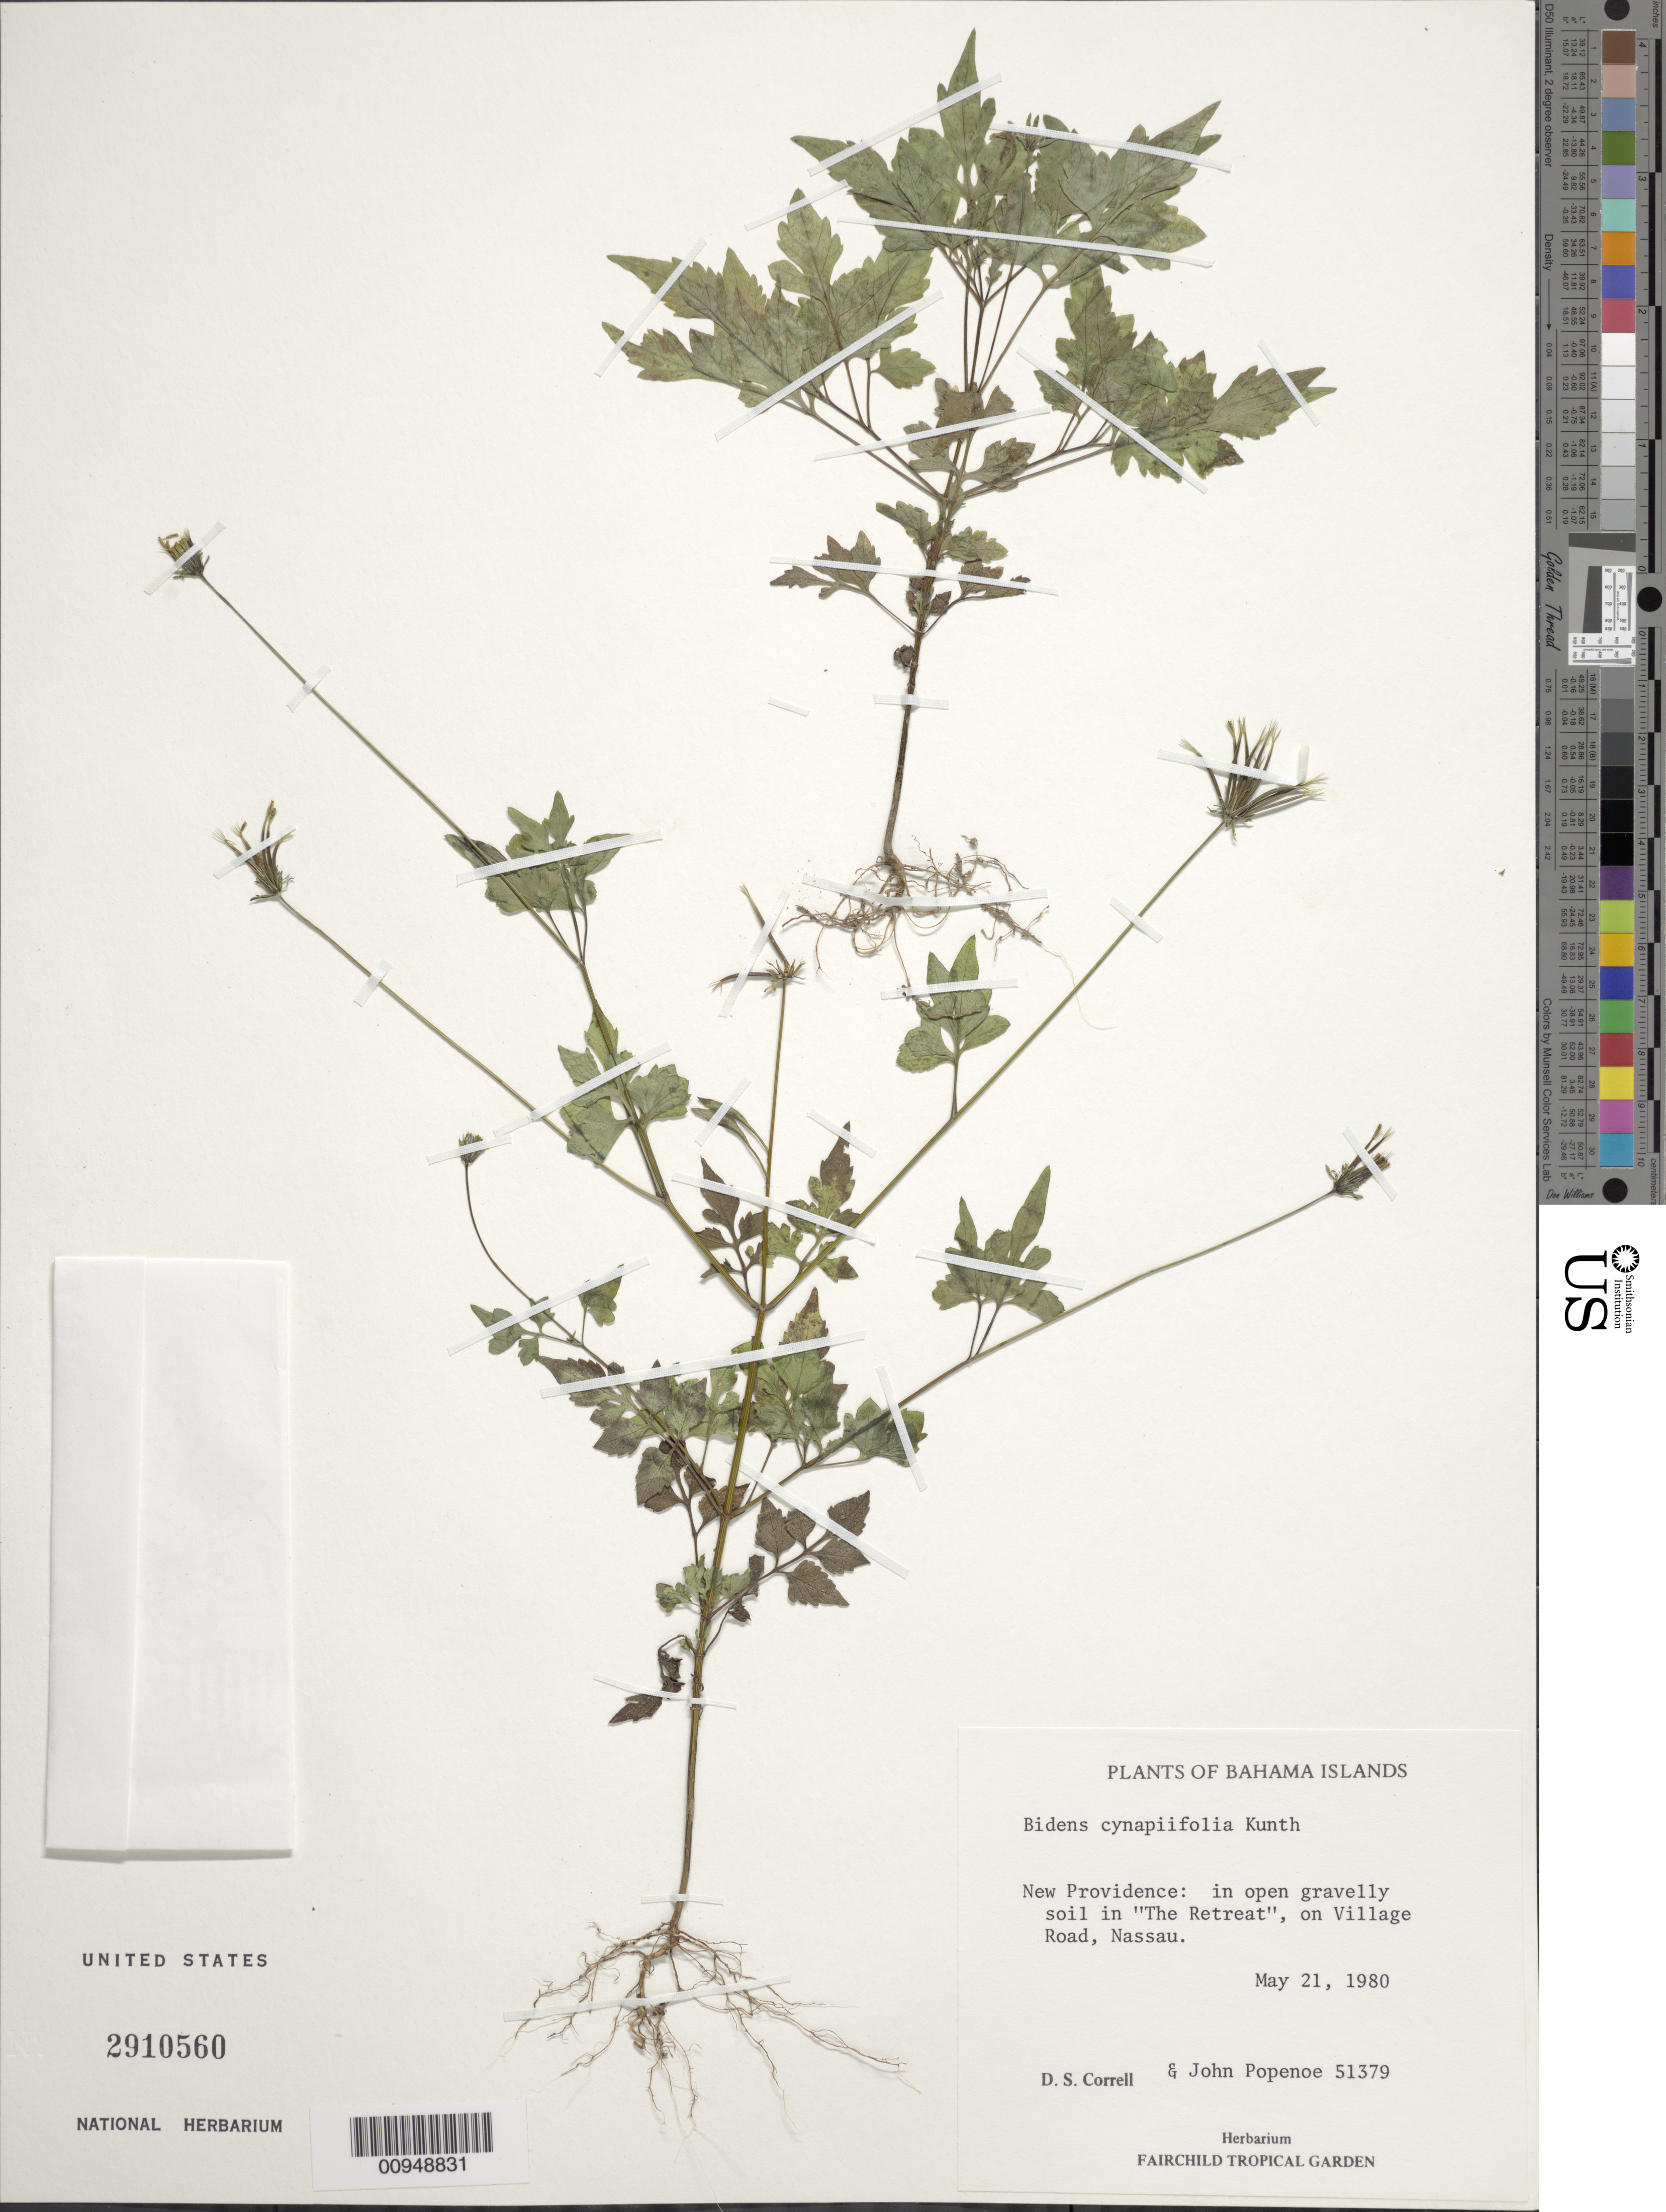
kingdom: Plantae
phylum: Tracheophyta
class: Magnoliopsida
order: Asterales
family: Asteraceae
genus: Bidens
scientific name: Bidens cynapiifolia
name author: Kunth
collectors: D. S. Correll & J. Popenoe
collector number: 51379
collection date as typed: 21 May 1980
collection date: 1980-05-21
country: Bahamas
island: New Providence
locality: In the "The Retreat", on Village Road, Nassau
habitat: In open gravelly soil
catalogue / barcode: US 2910560